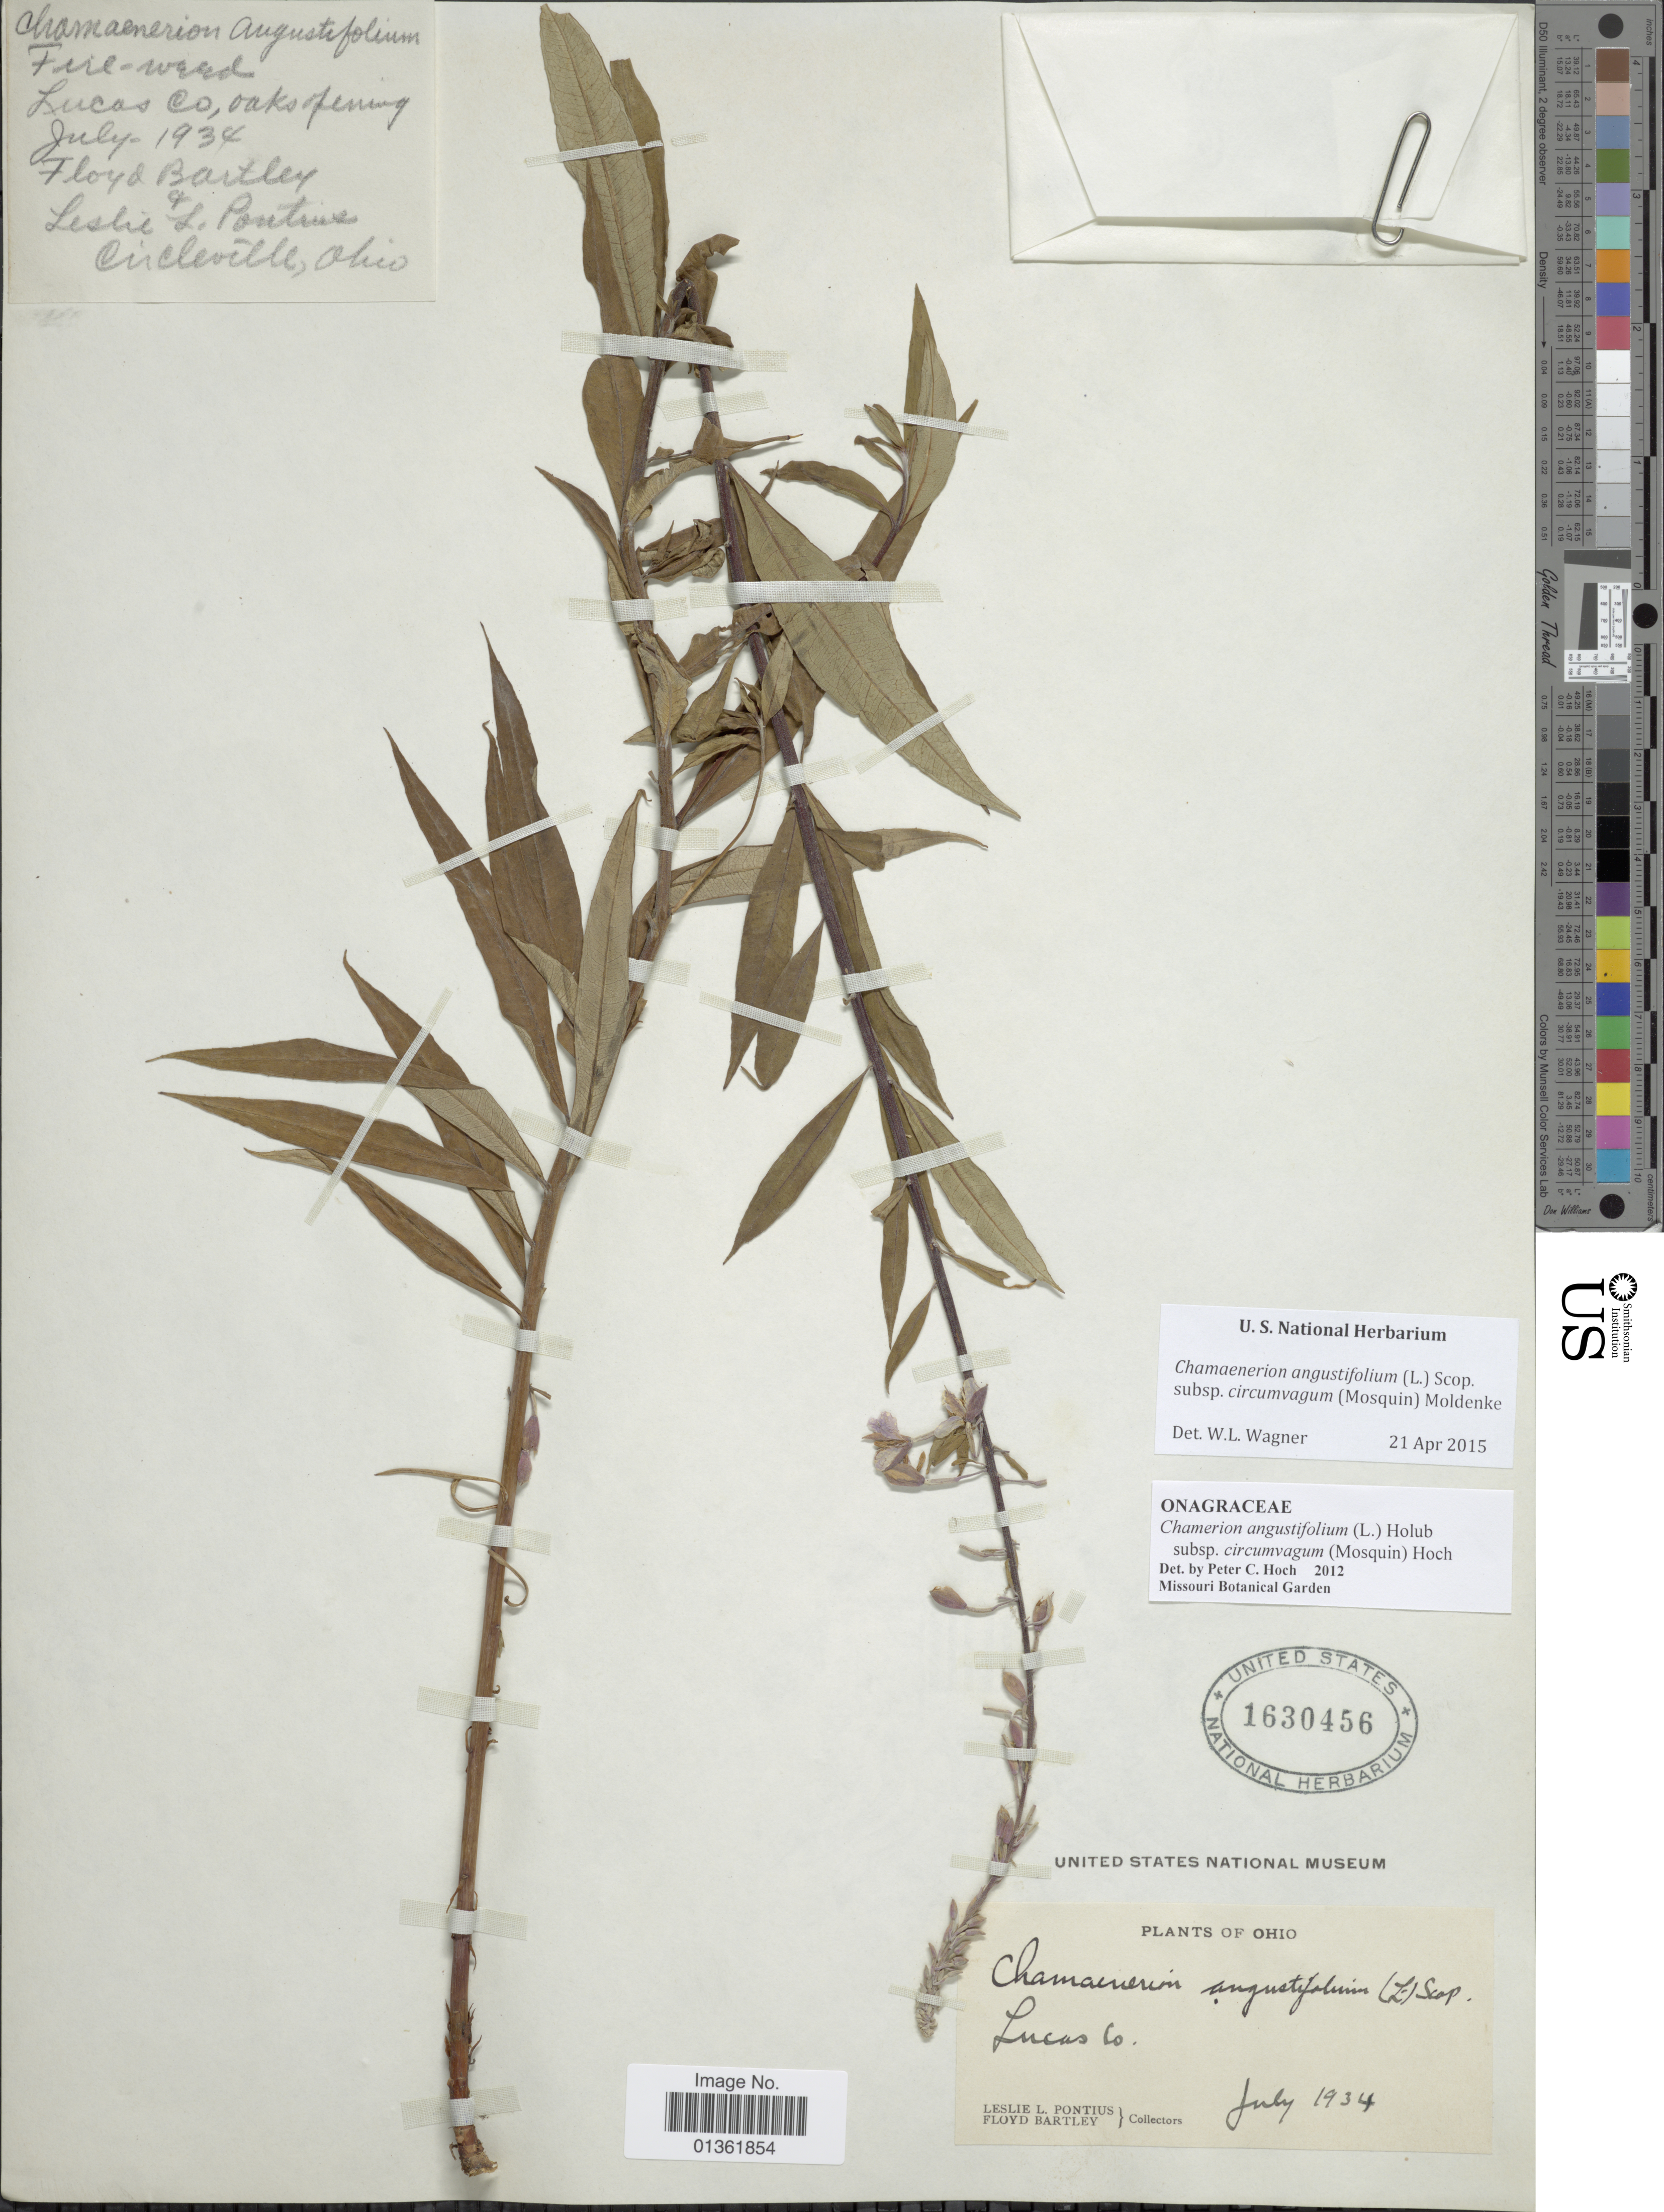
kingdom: Plantae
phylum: Tracheophyta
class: Magnoliopsida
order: Myrtales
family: Onagraceae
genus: Chamaenerion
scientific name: Chamaenerion angustifolium subsp. circumvagum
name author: (Mosquin) Moldenke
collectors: L. Pontius & F. Bartley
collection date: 1934-07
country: United States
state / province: Ohio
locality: Lucas Co.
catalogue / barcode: US 1630456